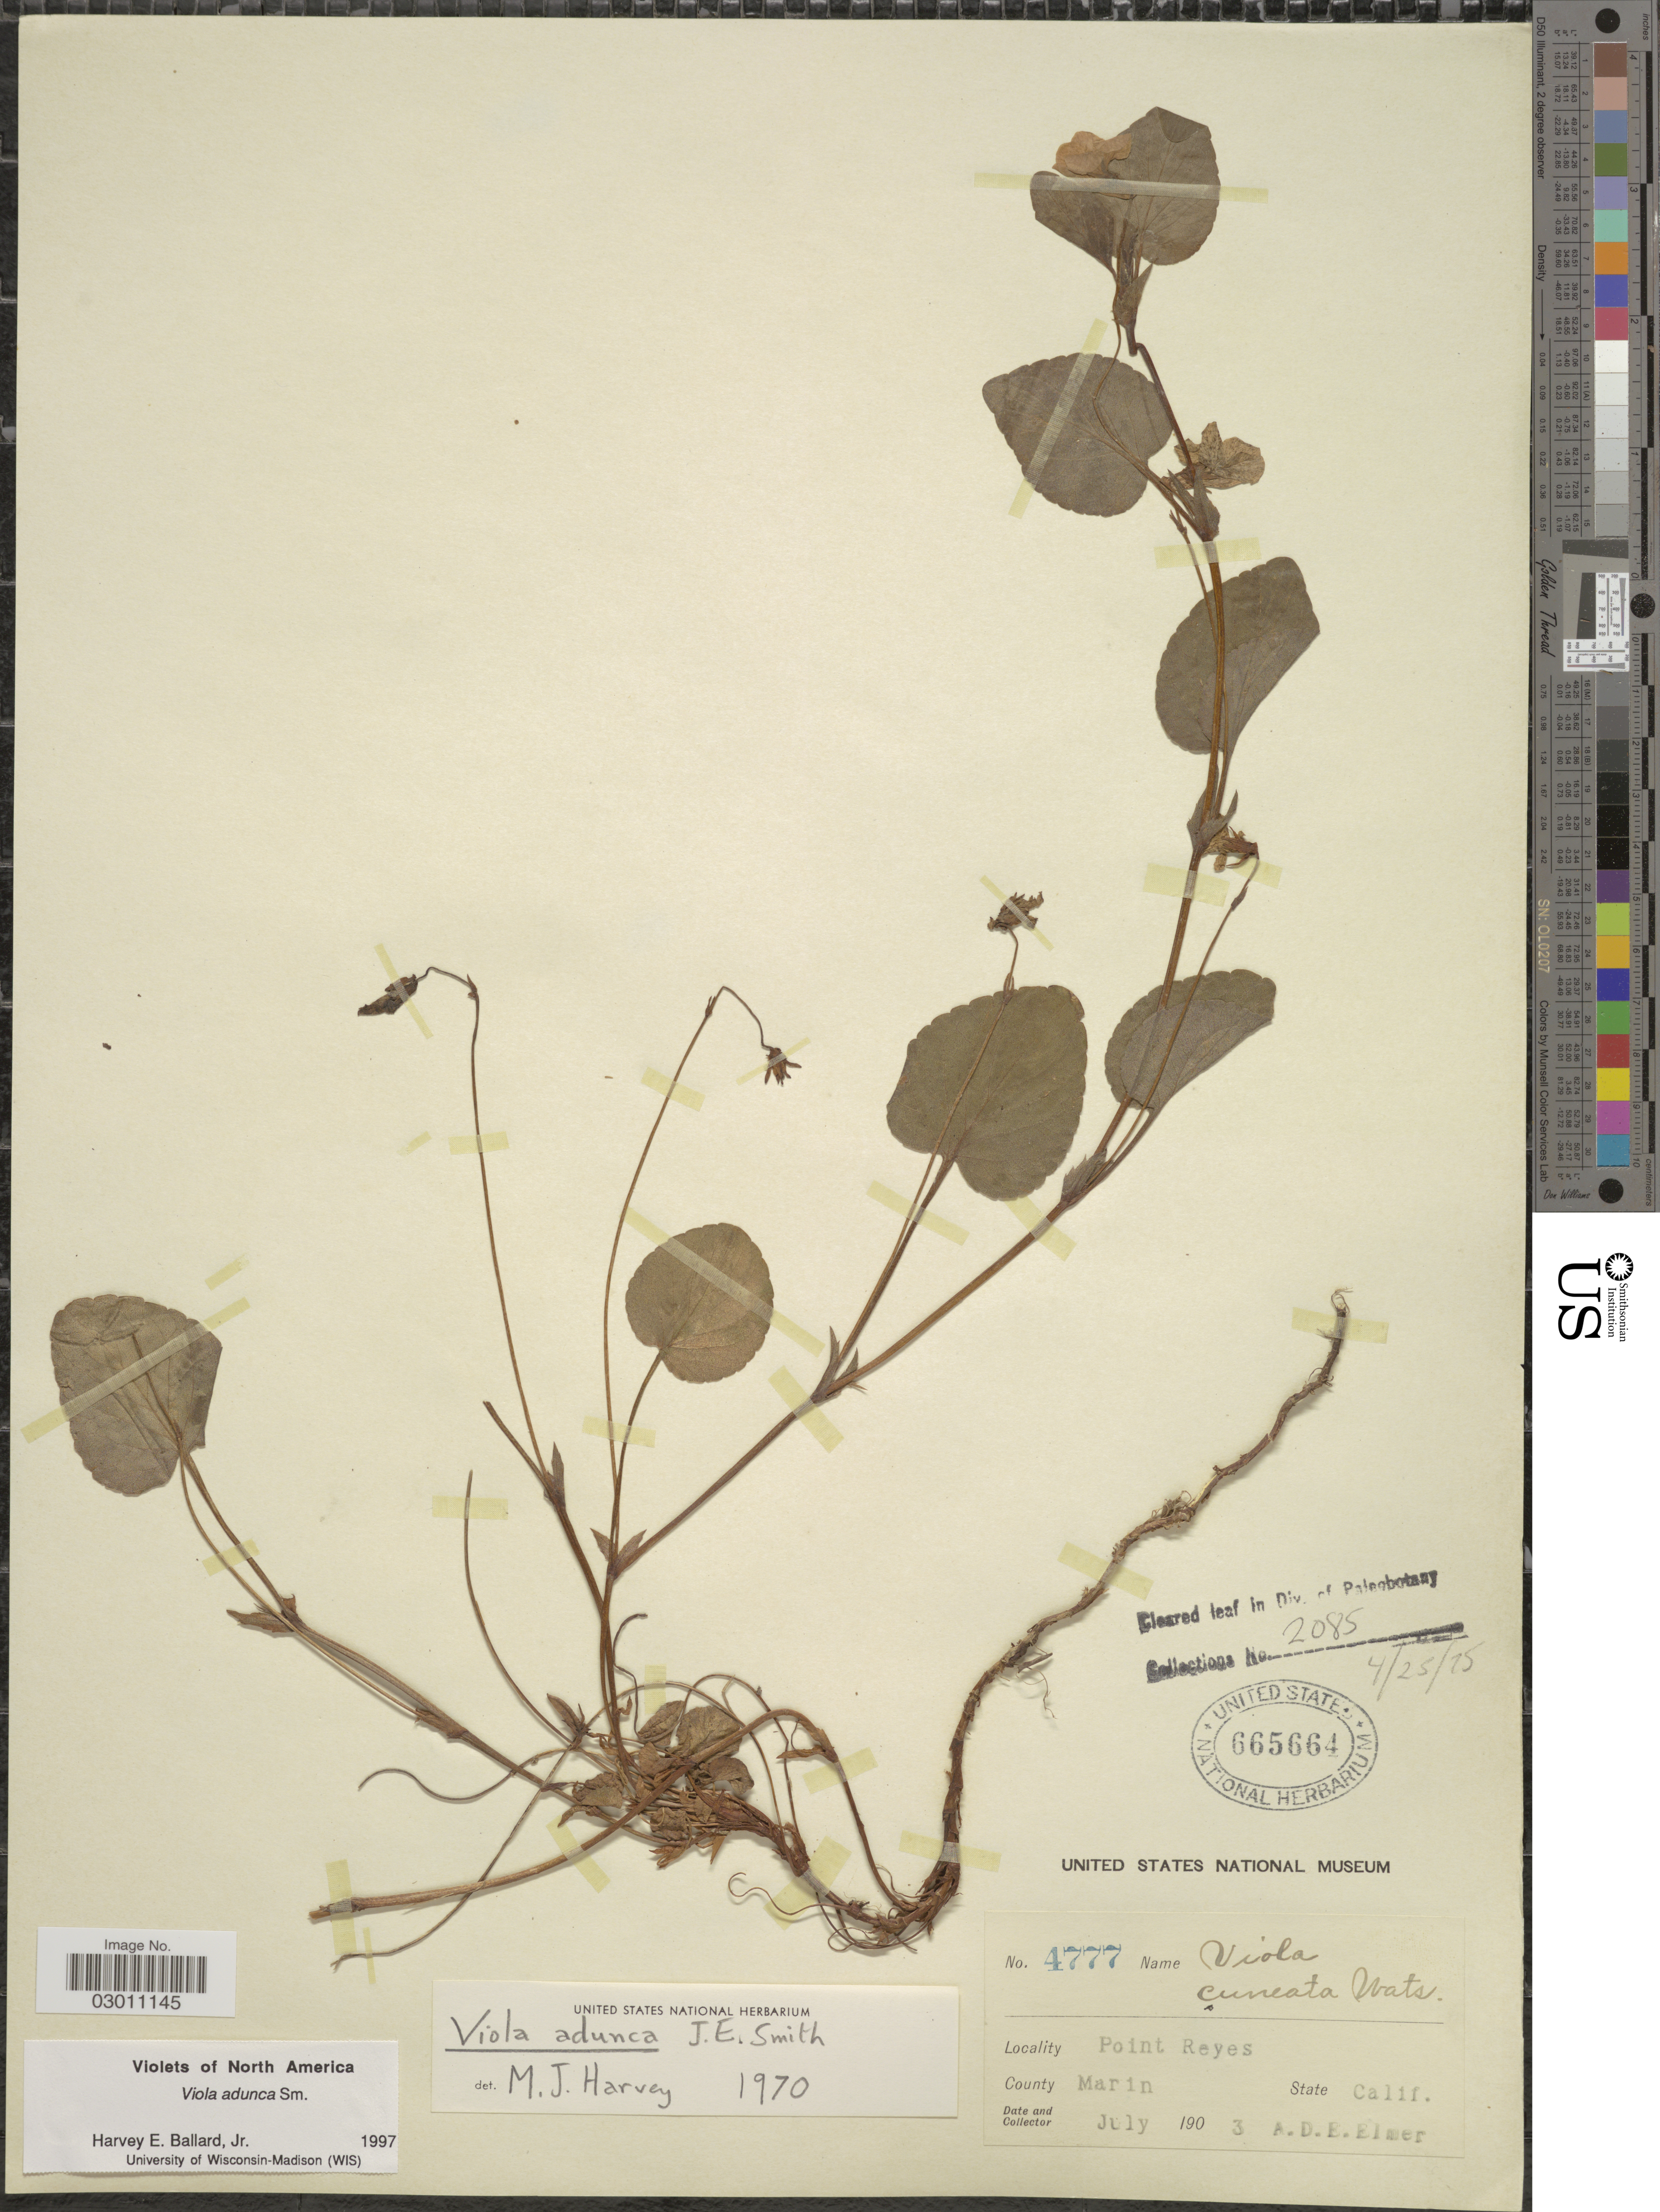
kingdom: Plantae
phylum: Tracheophyta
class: Magnoliopsida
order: Malpighiales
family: Violaceae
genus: Viola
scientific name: Viola adunca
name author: Sm.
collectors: A. D. E. Elmer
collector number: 4777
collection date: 1903-07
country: United States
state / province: California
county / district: Marin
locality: Point Reyes. County Marin.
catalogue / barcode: US 665664